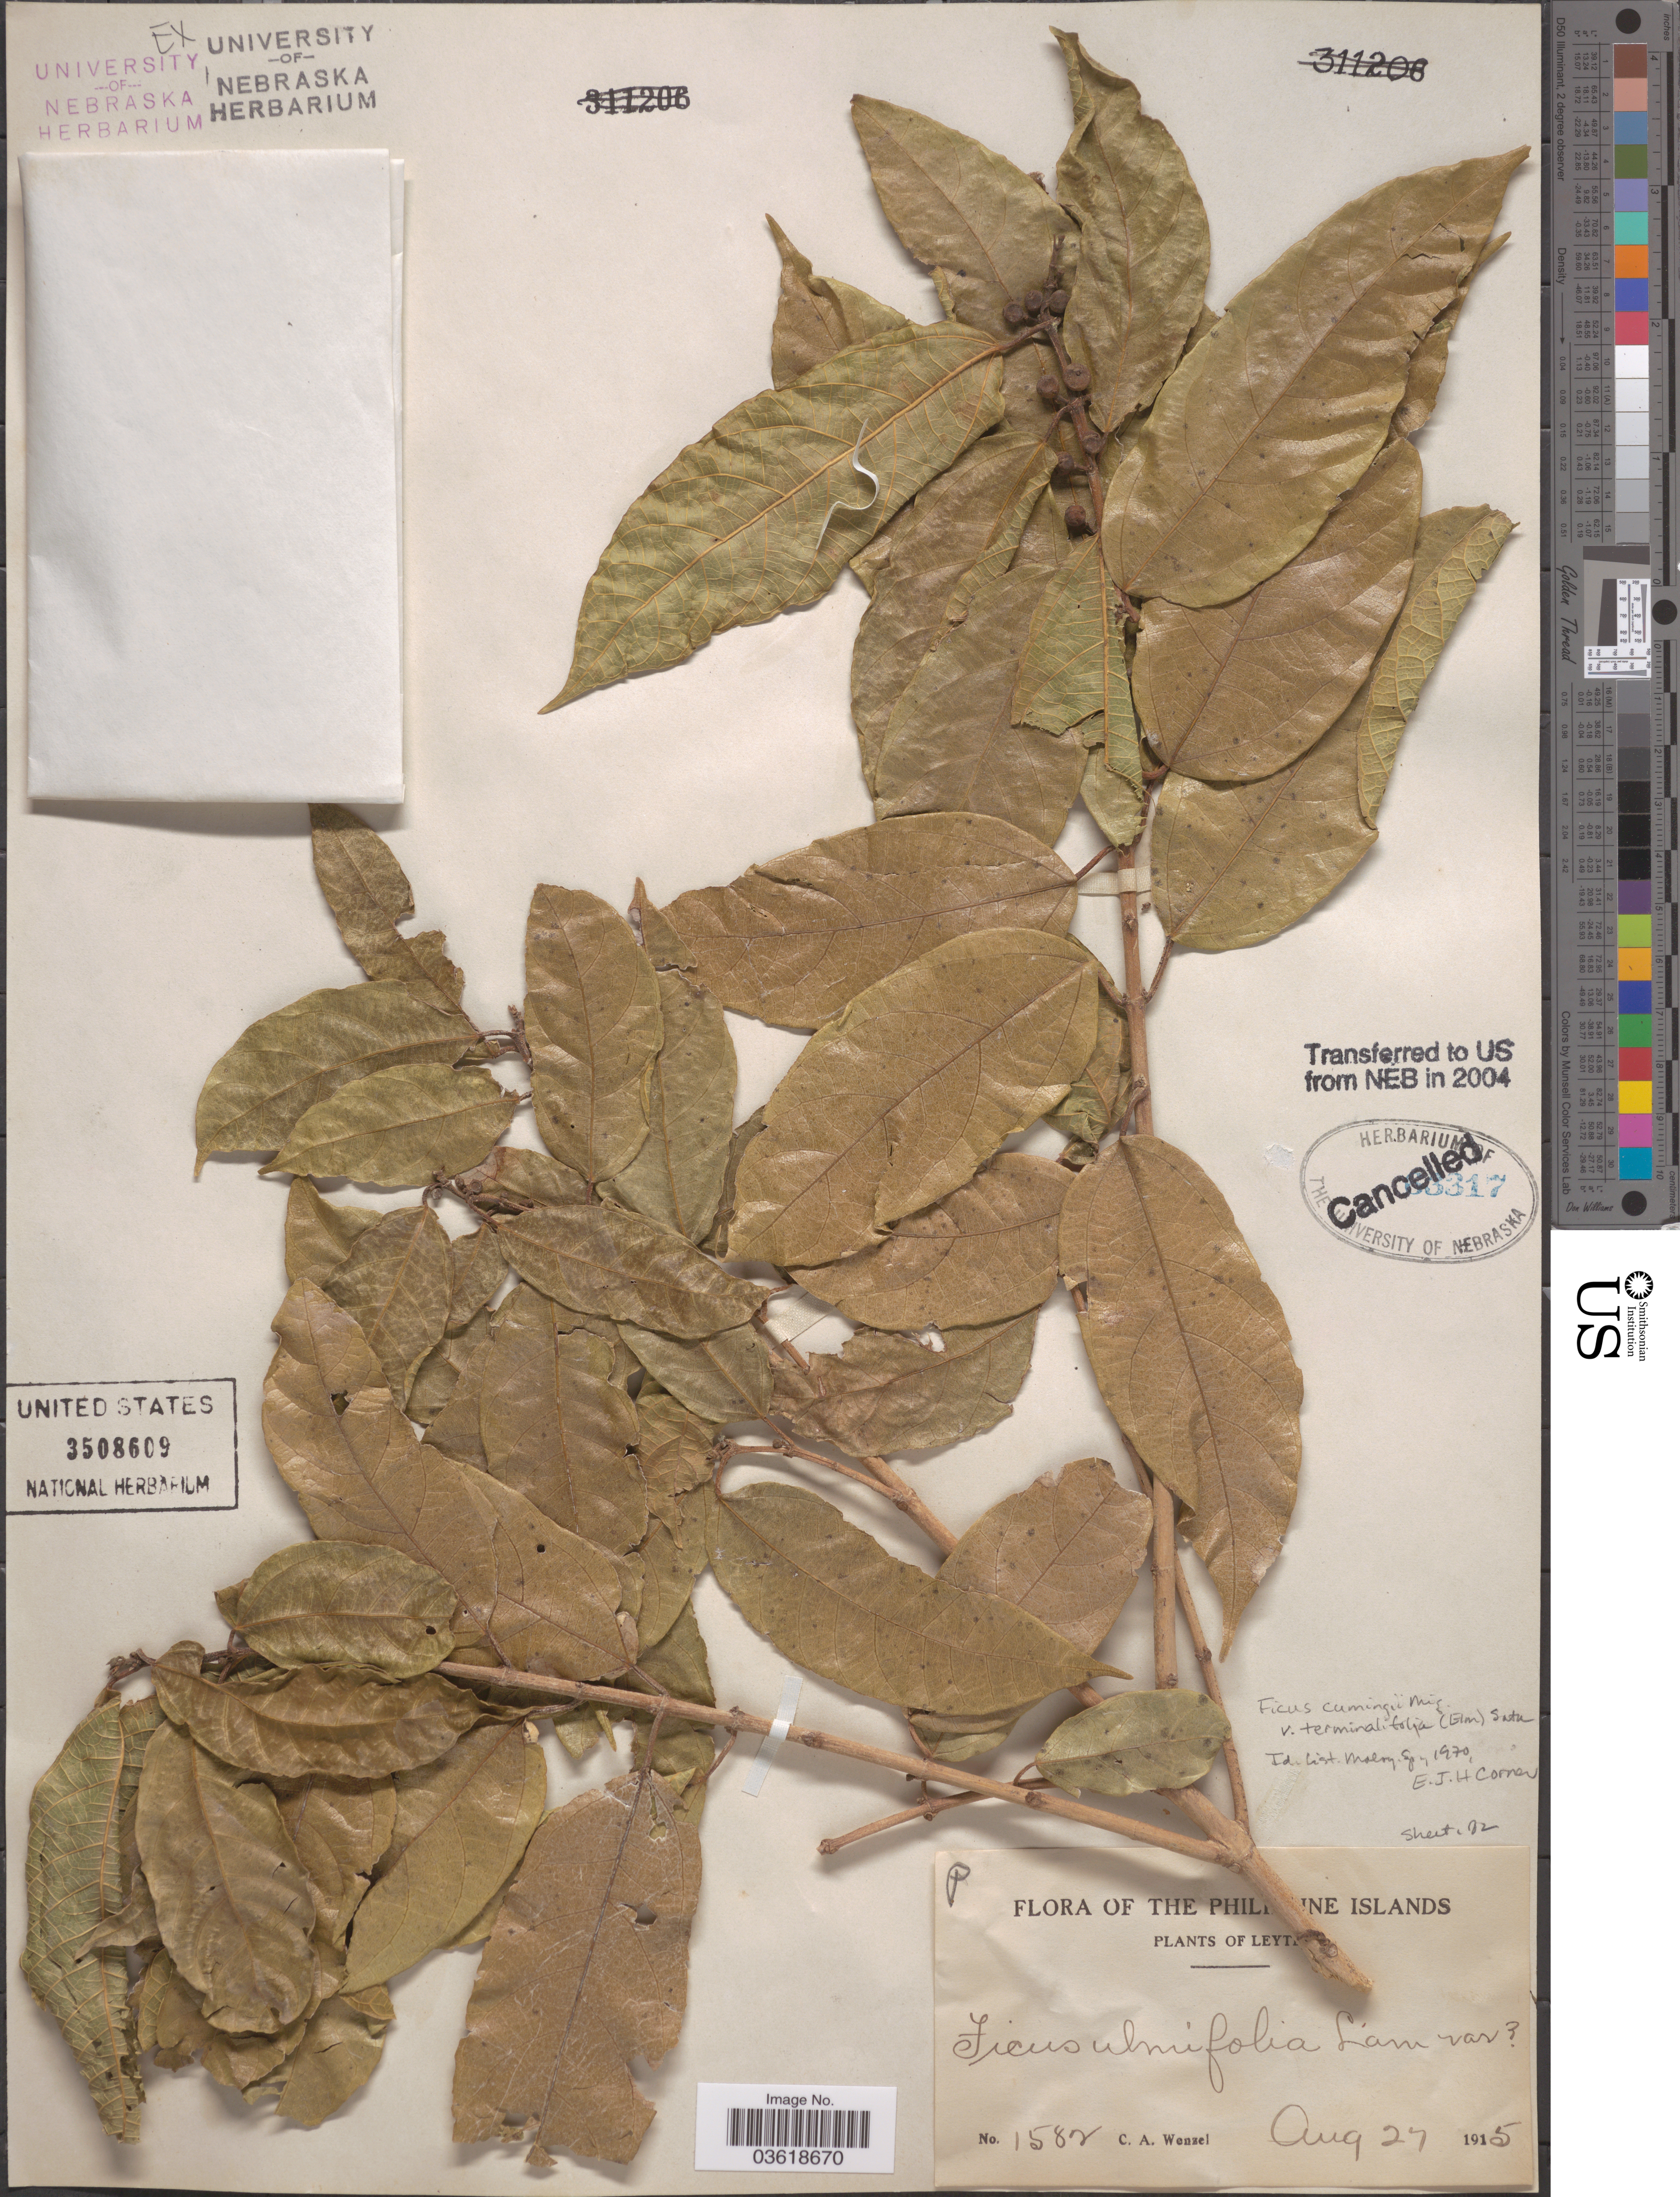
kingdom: Plantae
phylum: Tracheophyta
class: Magnoliopsida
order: Rosales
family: Moraceae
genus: Ficus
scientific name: Ficus cumingii var. terminalifolia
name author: (Elmer) Sata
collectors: C. Wenzel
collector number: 1582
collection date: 1915-08-27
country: Philippines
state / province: Eastern Visayas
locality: Philippine Islands. Leyte.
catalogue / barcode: US 3508609